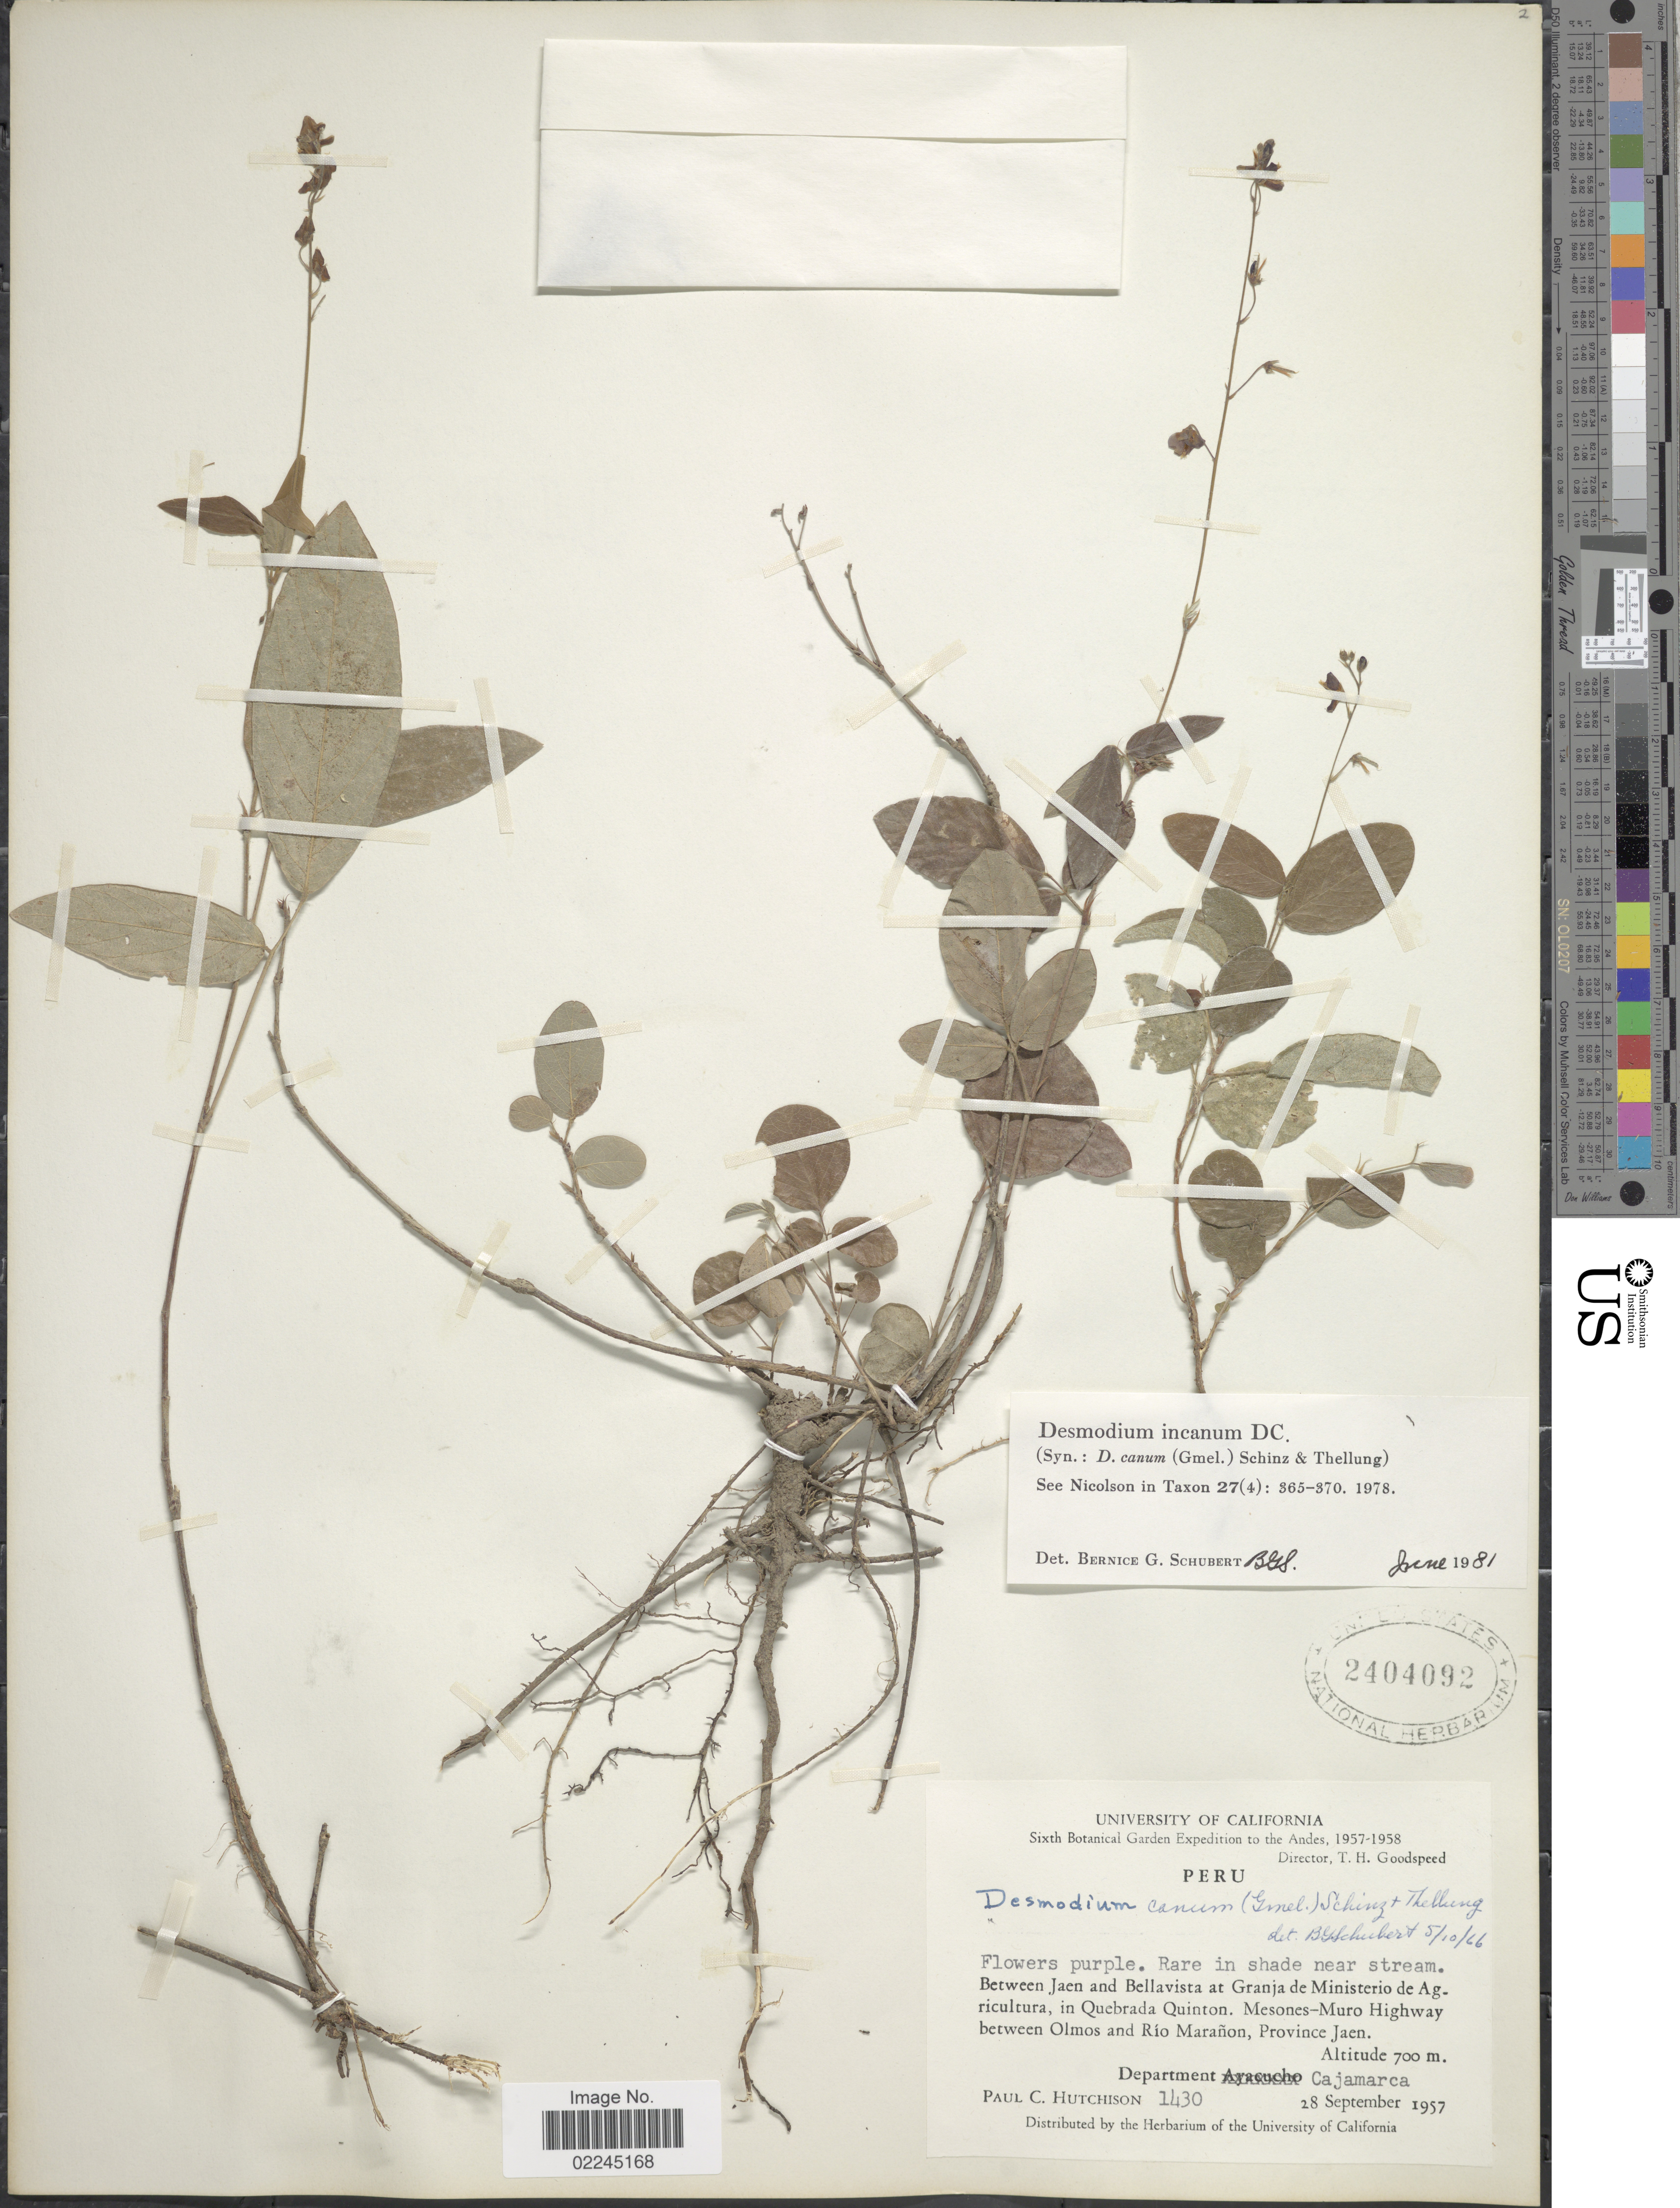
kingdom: Plantae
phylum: Tracheophyta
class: Magnoliopsida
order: Fabales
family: Fabaceae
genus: Desmodium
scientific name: Desmodium incanum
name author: (Sw.) DC.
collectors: P. C. Hutchison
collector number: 1430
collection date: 1957-09-28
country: Peru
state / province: Cajamarca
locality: Between Jean and Bellavista at Granja de Ministerio de Agricultura, in Quebrada Quinton. Mesones-Muro Highway between Olmos and Rio Maranon, Province Jaen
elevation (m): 700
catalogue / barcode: US 2404092